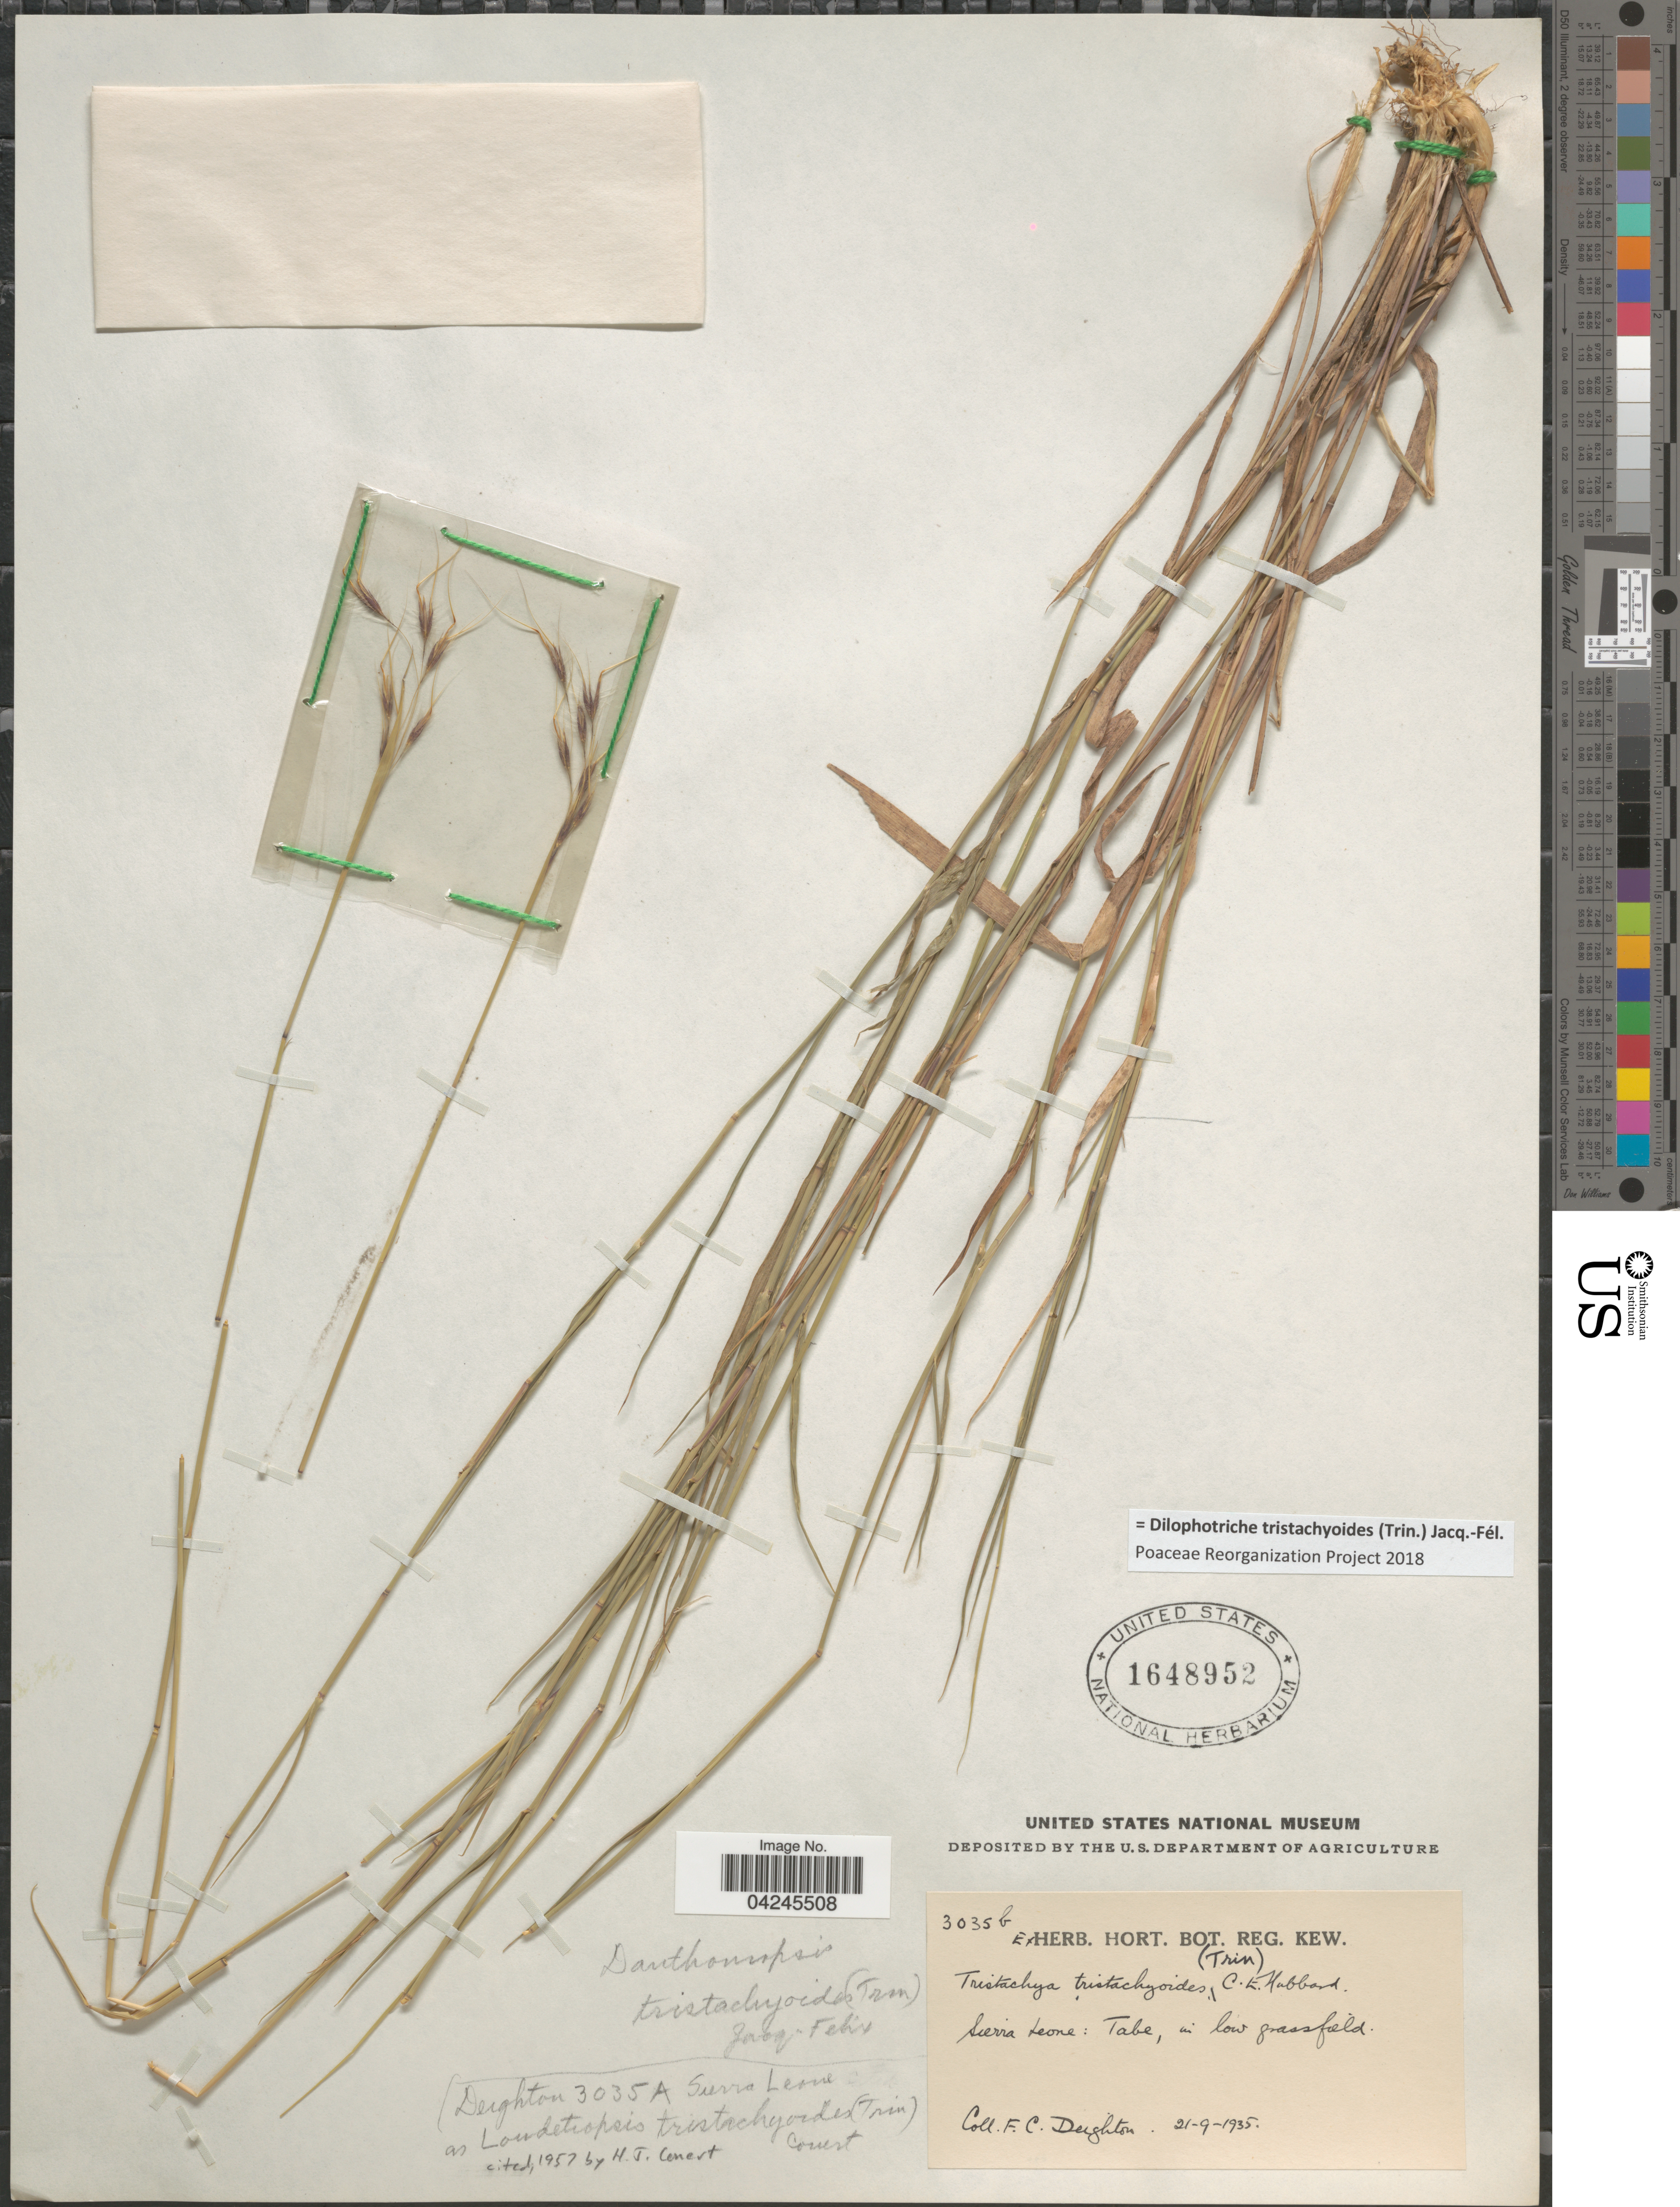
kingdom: Plantae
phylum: Tracheophyta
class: Liliopsida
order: Poales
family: Poaceae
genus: Dilophotriche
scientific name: Dilophotriche tristachyoides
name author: (Trin.) Jacq.-Fél.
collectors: F. Deighton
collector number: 3035b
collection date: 1935-09-21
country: Sierra Leone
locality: Tabe.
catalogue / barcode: US 1648952